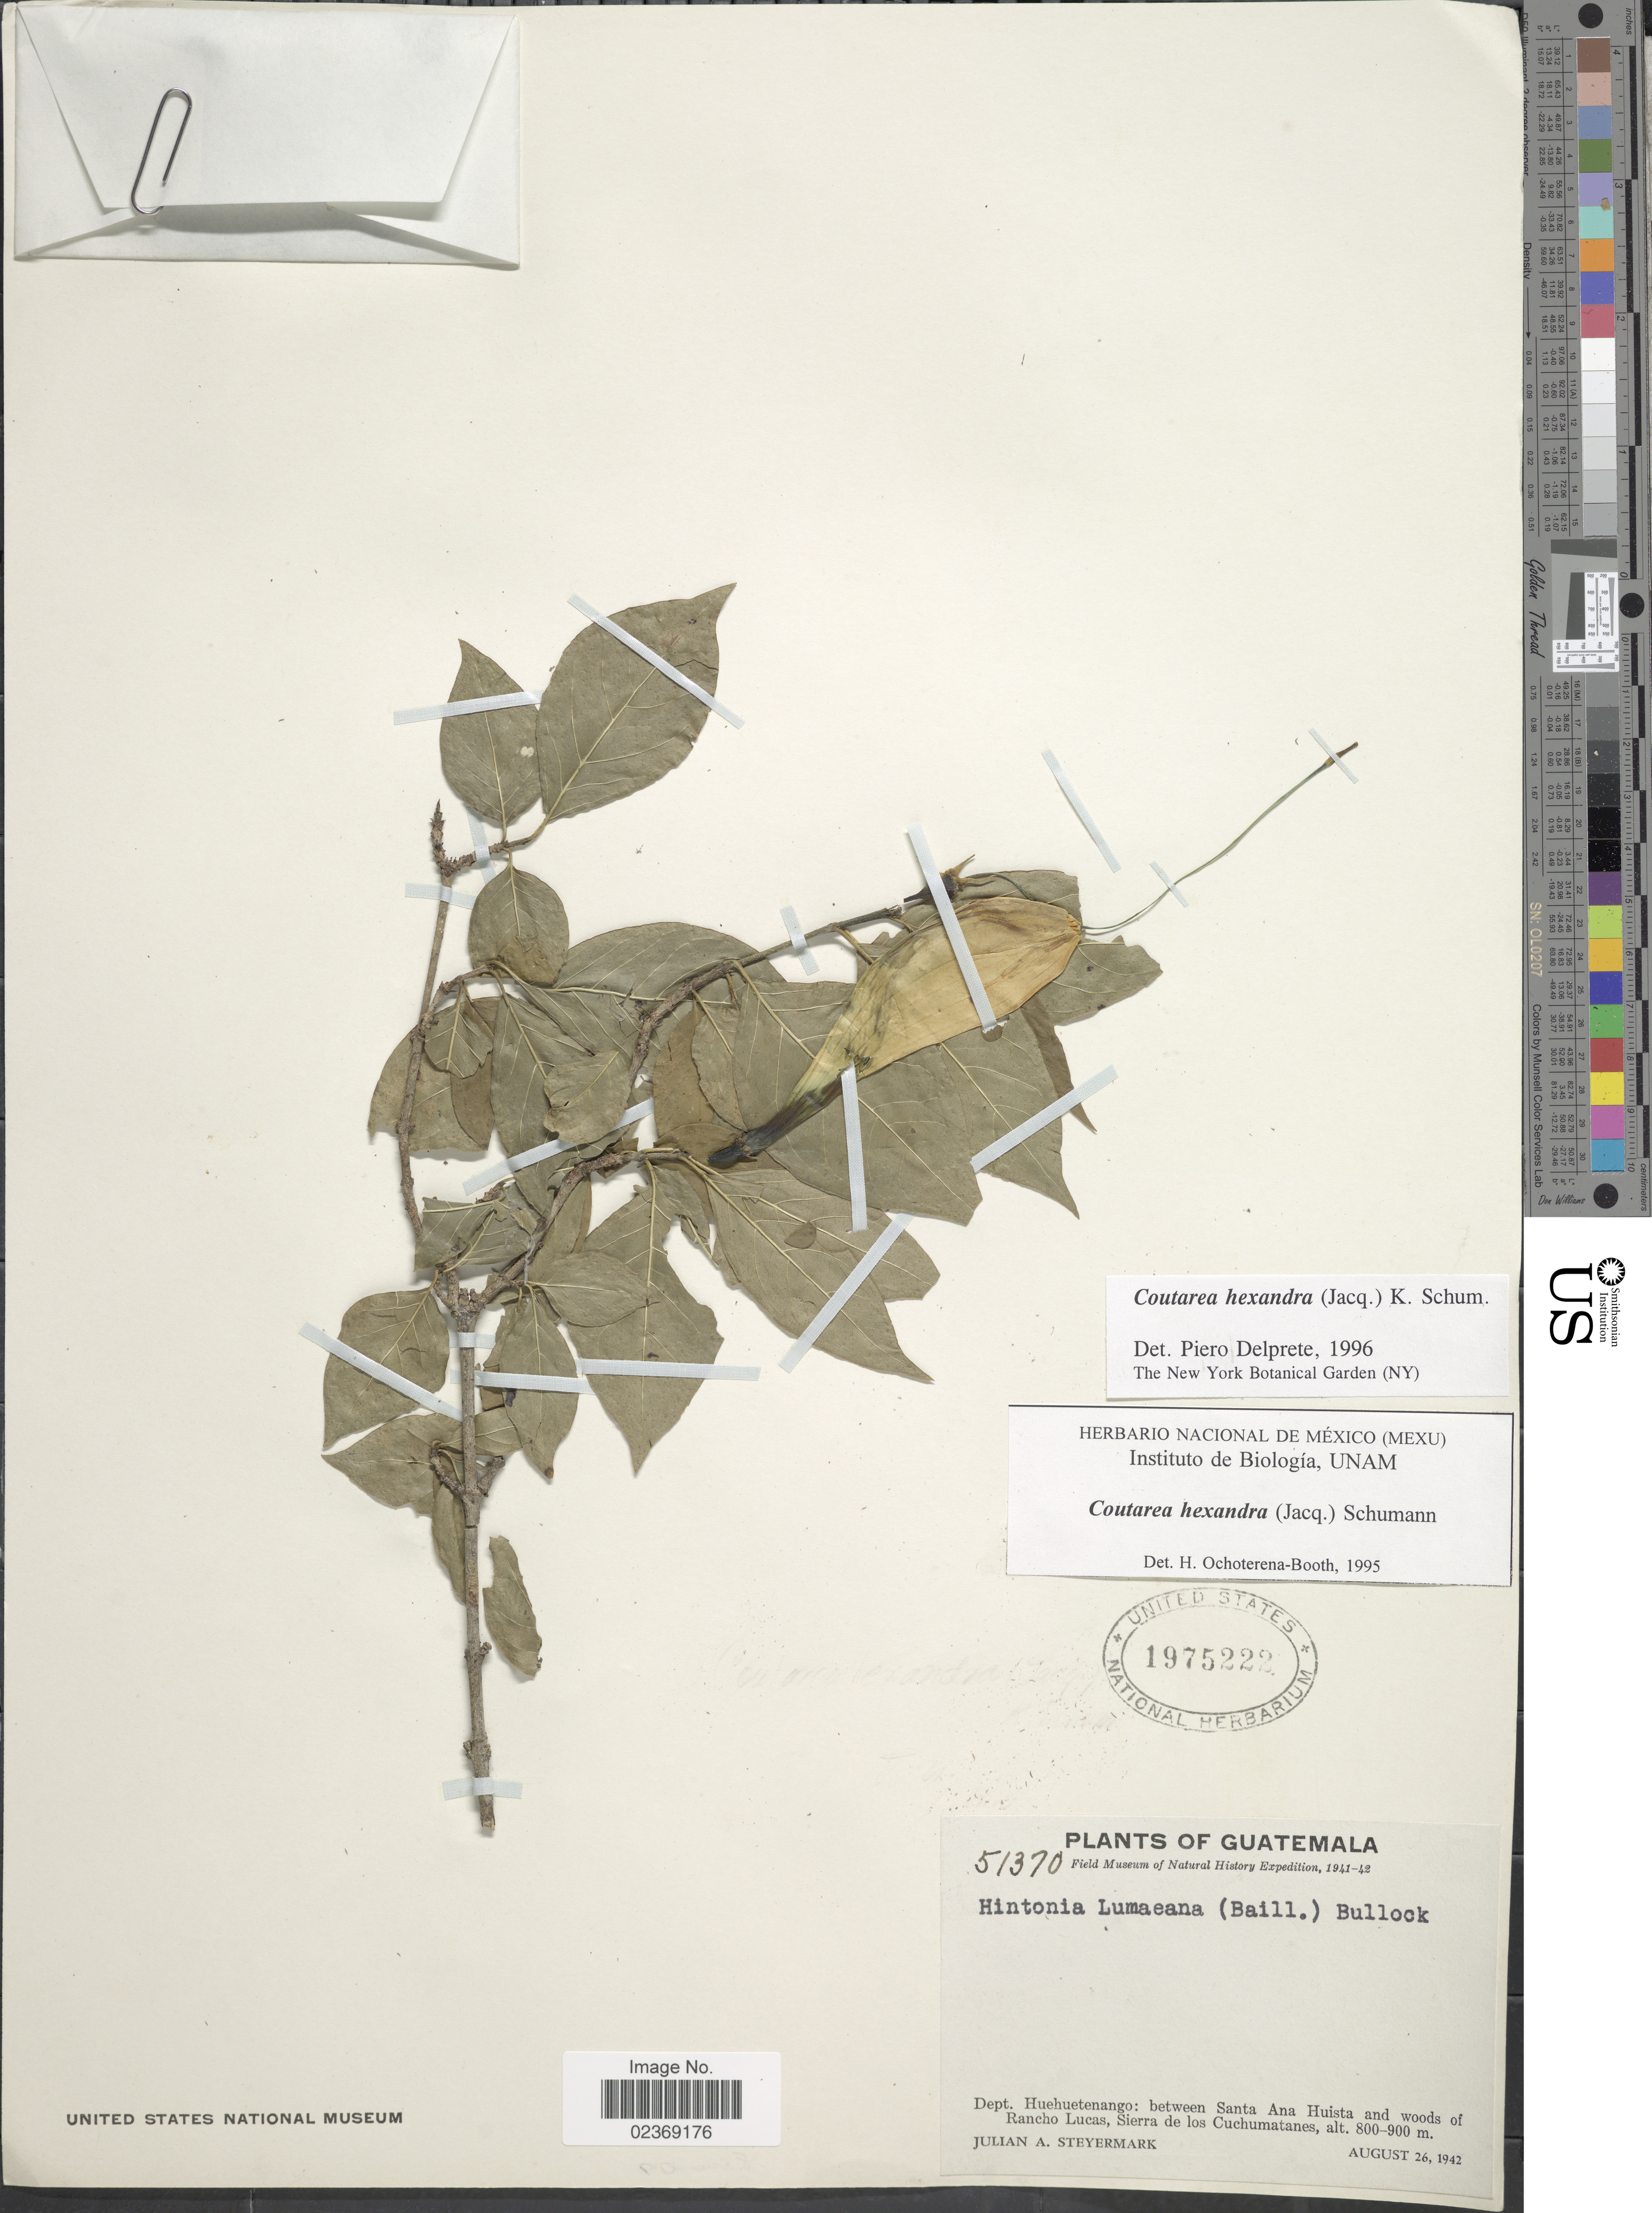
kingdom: Plantae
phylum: Tracheophyta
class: Magnoliopsida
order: Gentianales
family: Rubiaceae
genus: Coutarea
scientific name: Coutarea hexandra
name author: (Jacq.) K. Schum.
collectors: J. Steyermark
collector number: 51370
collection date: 1942-08-26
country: Guatemala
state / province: Huehuetenango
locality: Dept. Huehuetenango: between Santa Ana Huista and woods of Rancho Lucas, Sierra de los Cuchumatanes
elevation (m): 800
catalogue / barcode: US 1975222